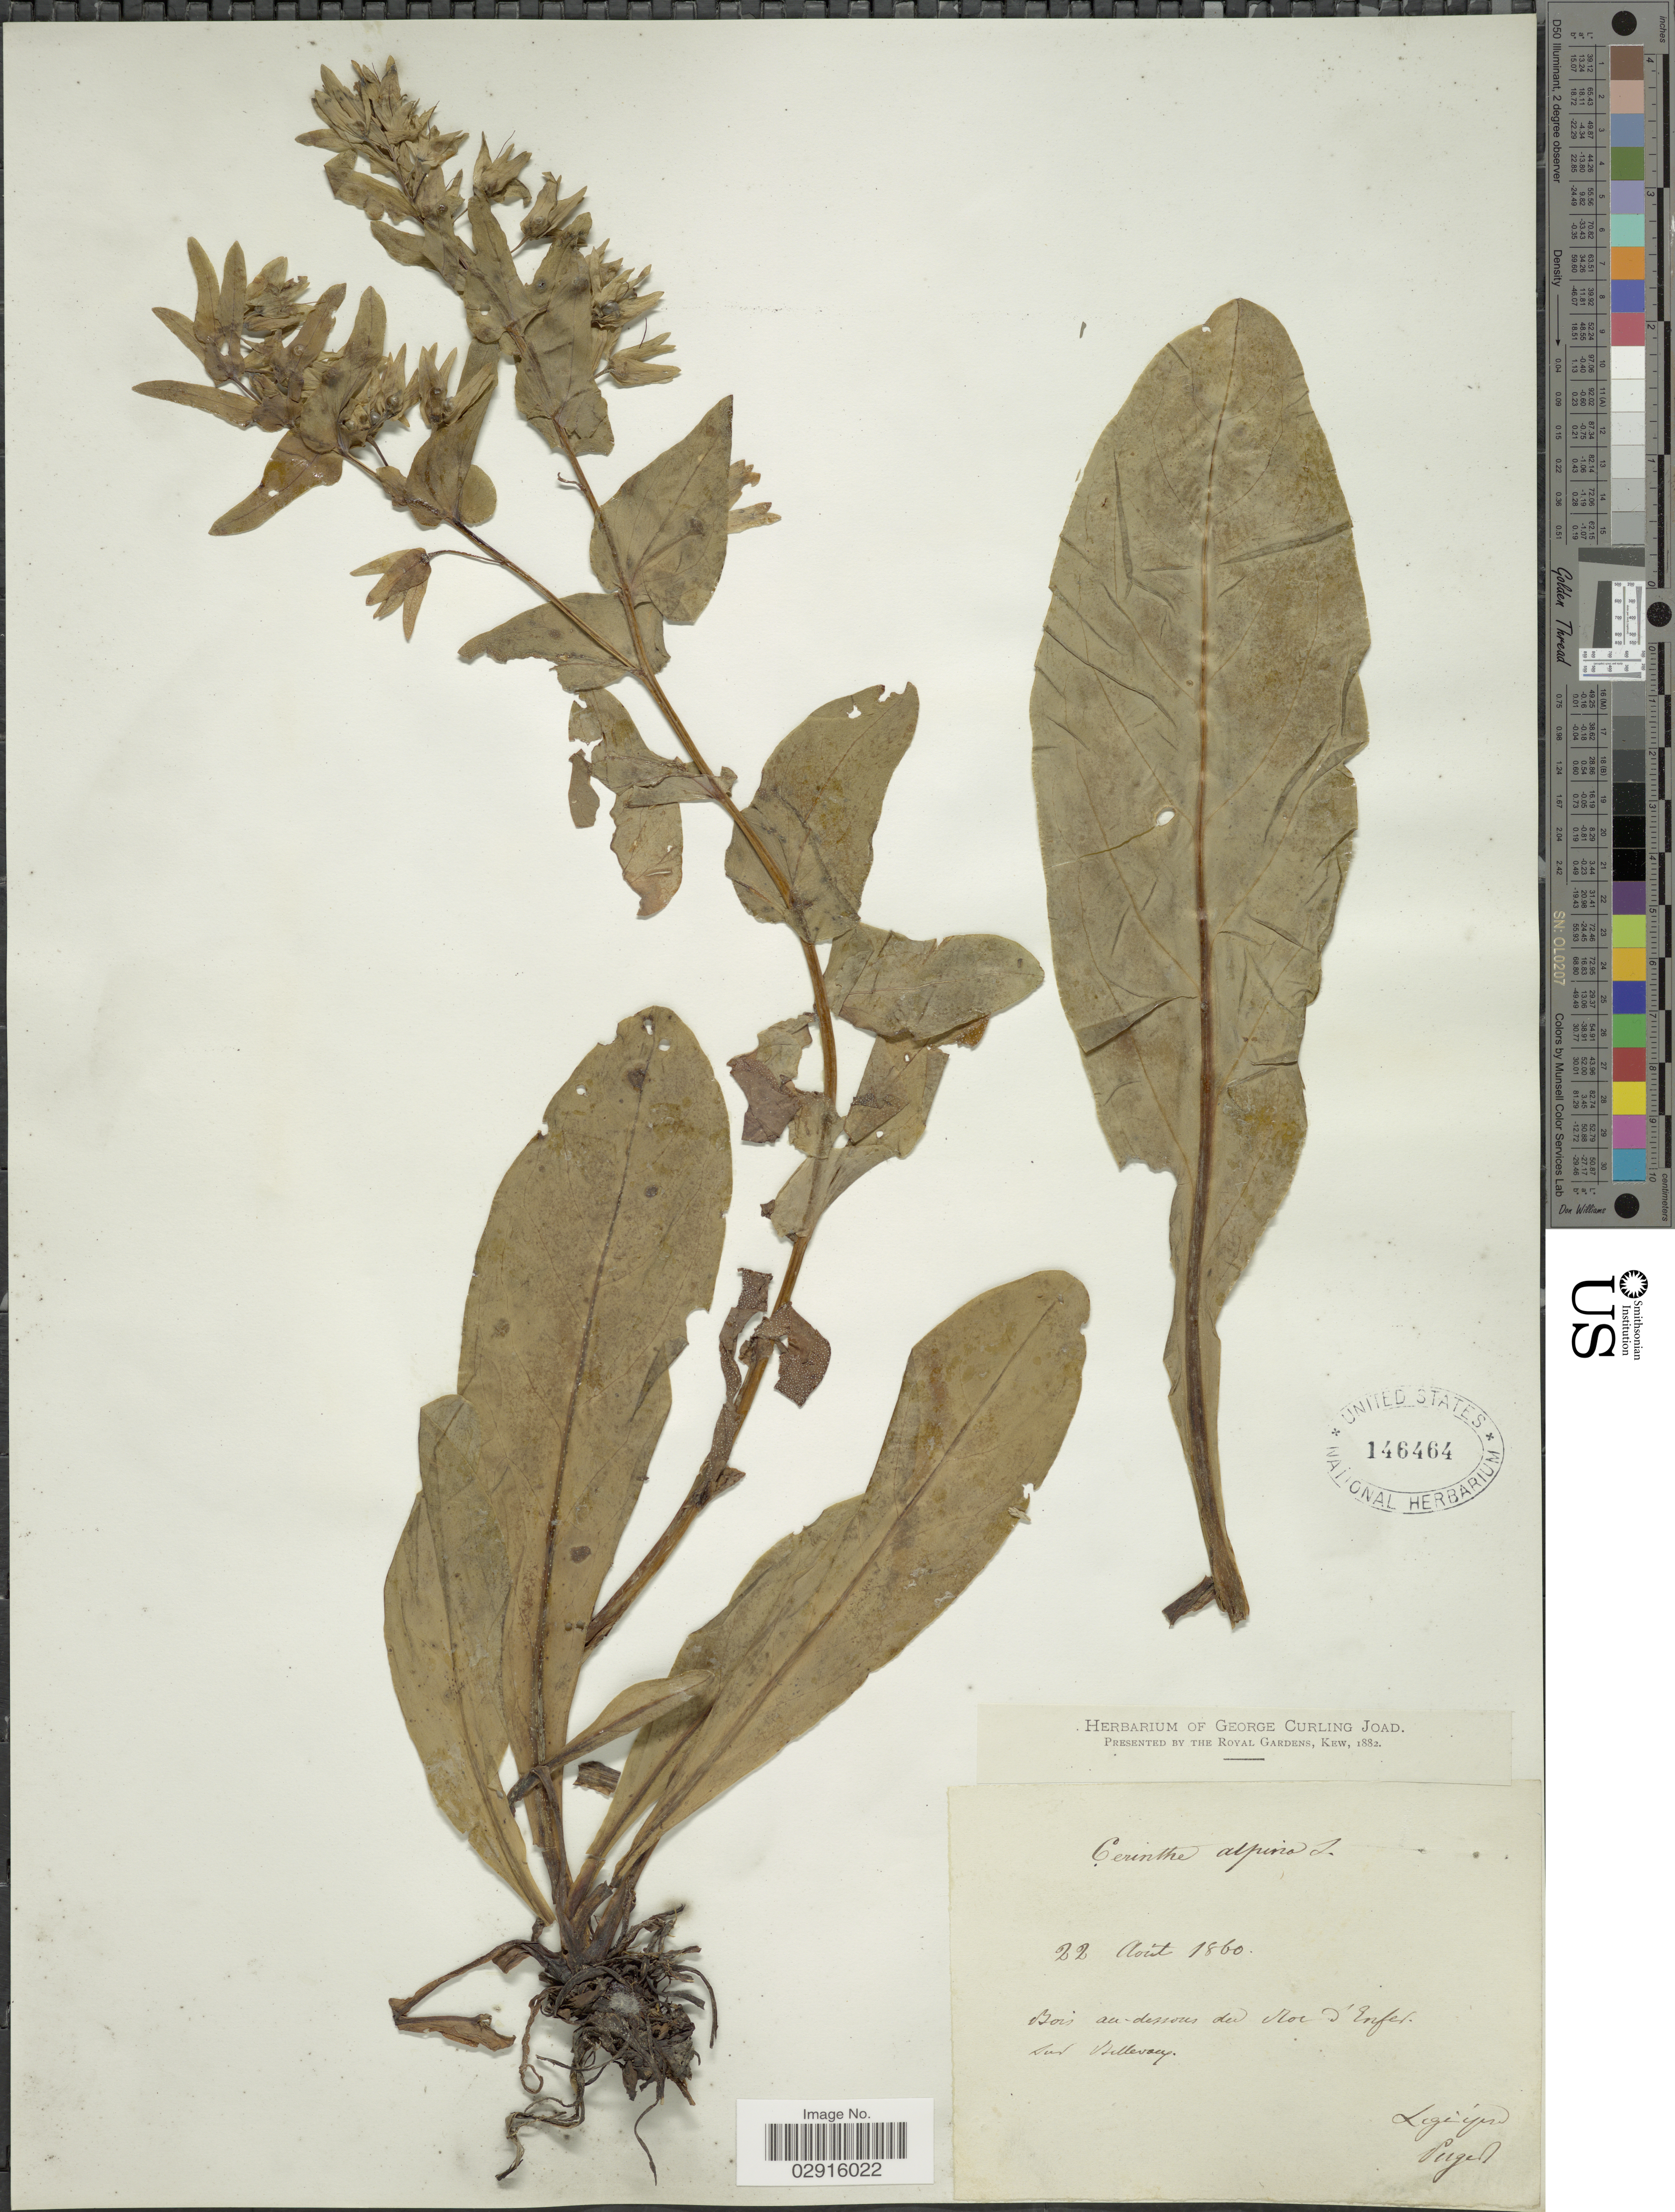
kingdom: Plantae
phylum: Tracheophyta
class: Magnoliopsida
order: Boraginales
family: Boraginaceae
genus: Cerinthe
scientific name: Cerinthe alpina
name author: Kit.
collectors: Sergent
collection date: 1860-08-22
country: France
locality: Bois andessons du Roc d'Enfer, Sud Valleway [interpreted].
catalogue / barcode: US 146464